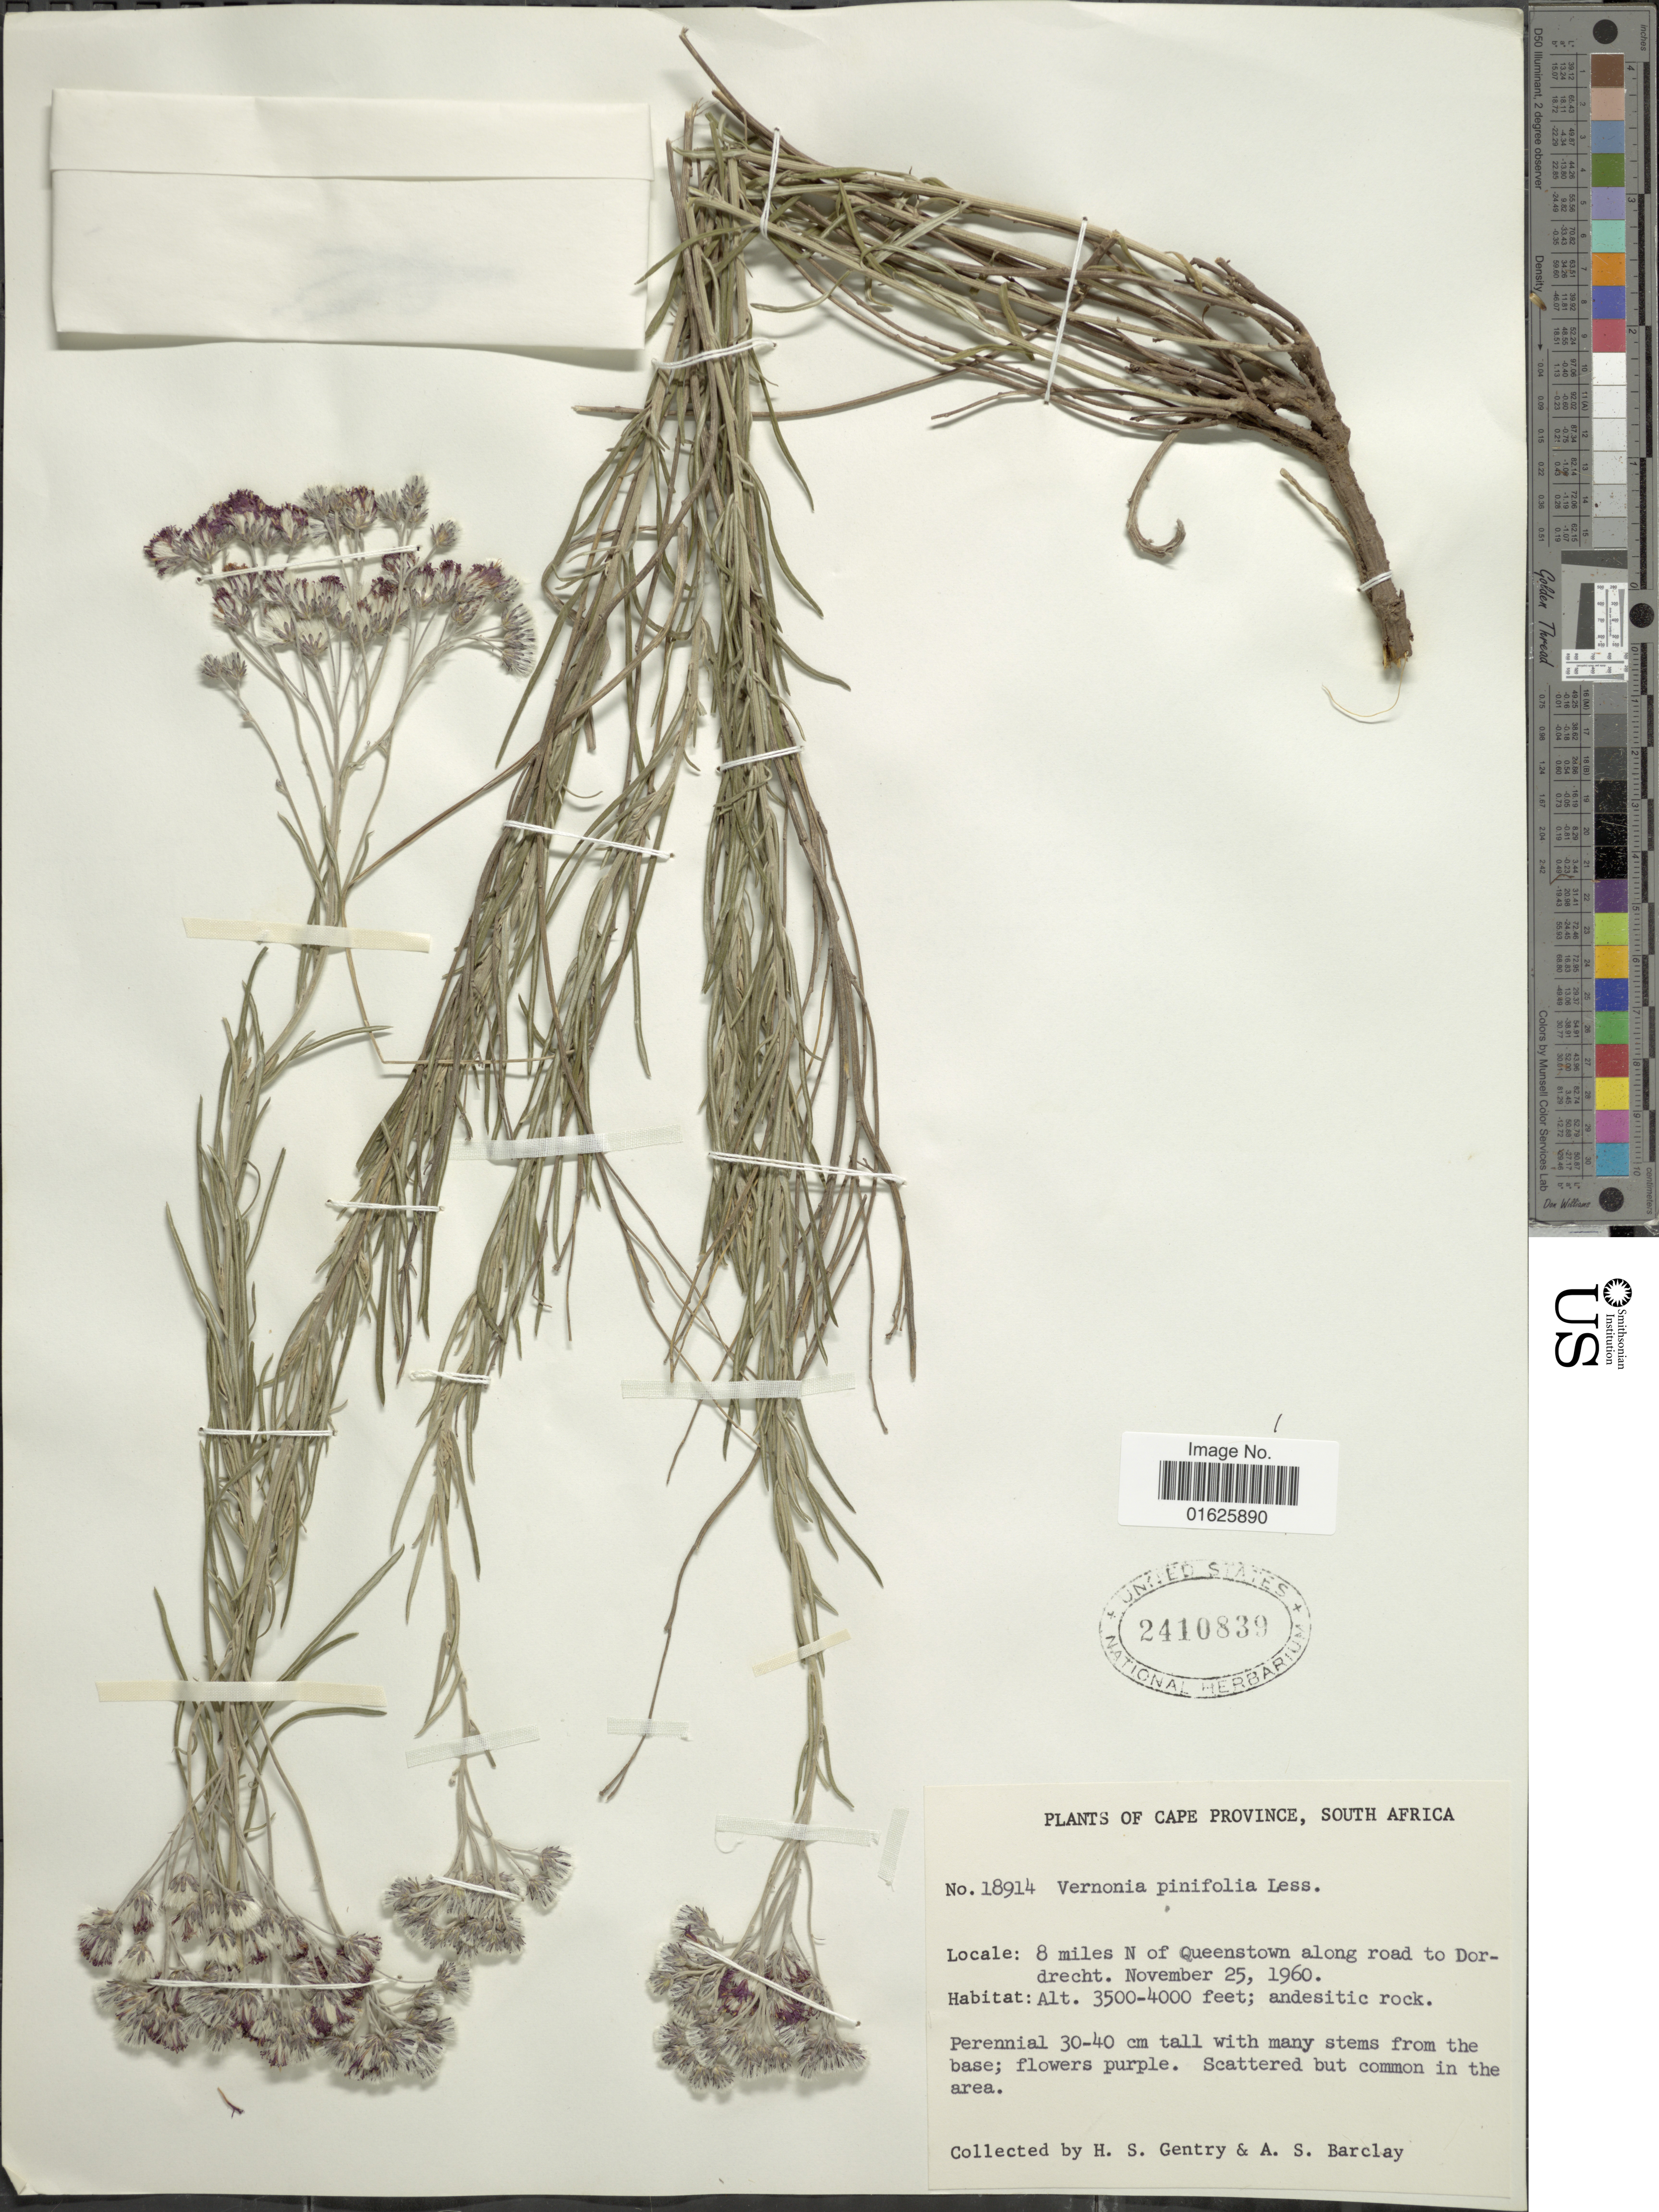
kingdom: Plantae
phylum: Tracheophyta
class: Magnoliopsida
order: Asterales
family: Asteraceae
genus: Hilliardiella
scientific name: Hilliardiella pinifolia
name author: (Less.) H. Rob.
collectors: H. S. Gentry & A. S. Barclay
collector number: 18914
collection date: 1960-11-25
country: South Africa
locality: Cape Province, 8 miles N of Queenstown along road to Dordrecht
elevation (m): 1067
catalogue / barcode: US 2410839